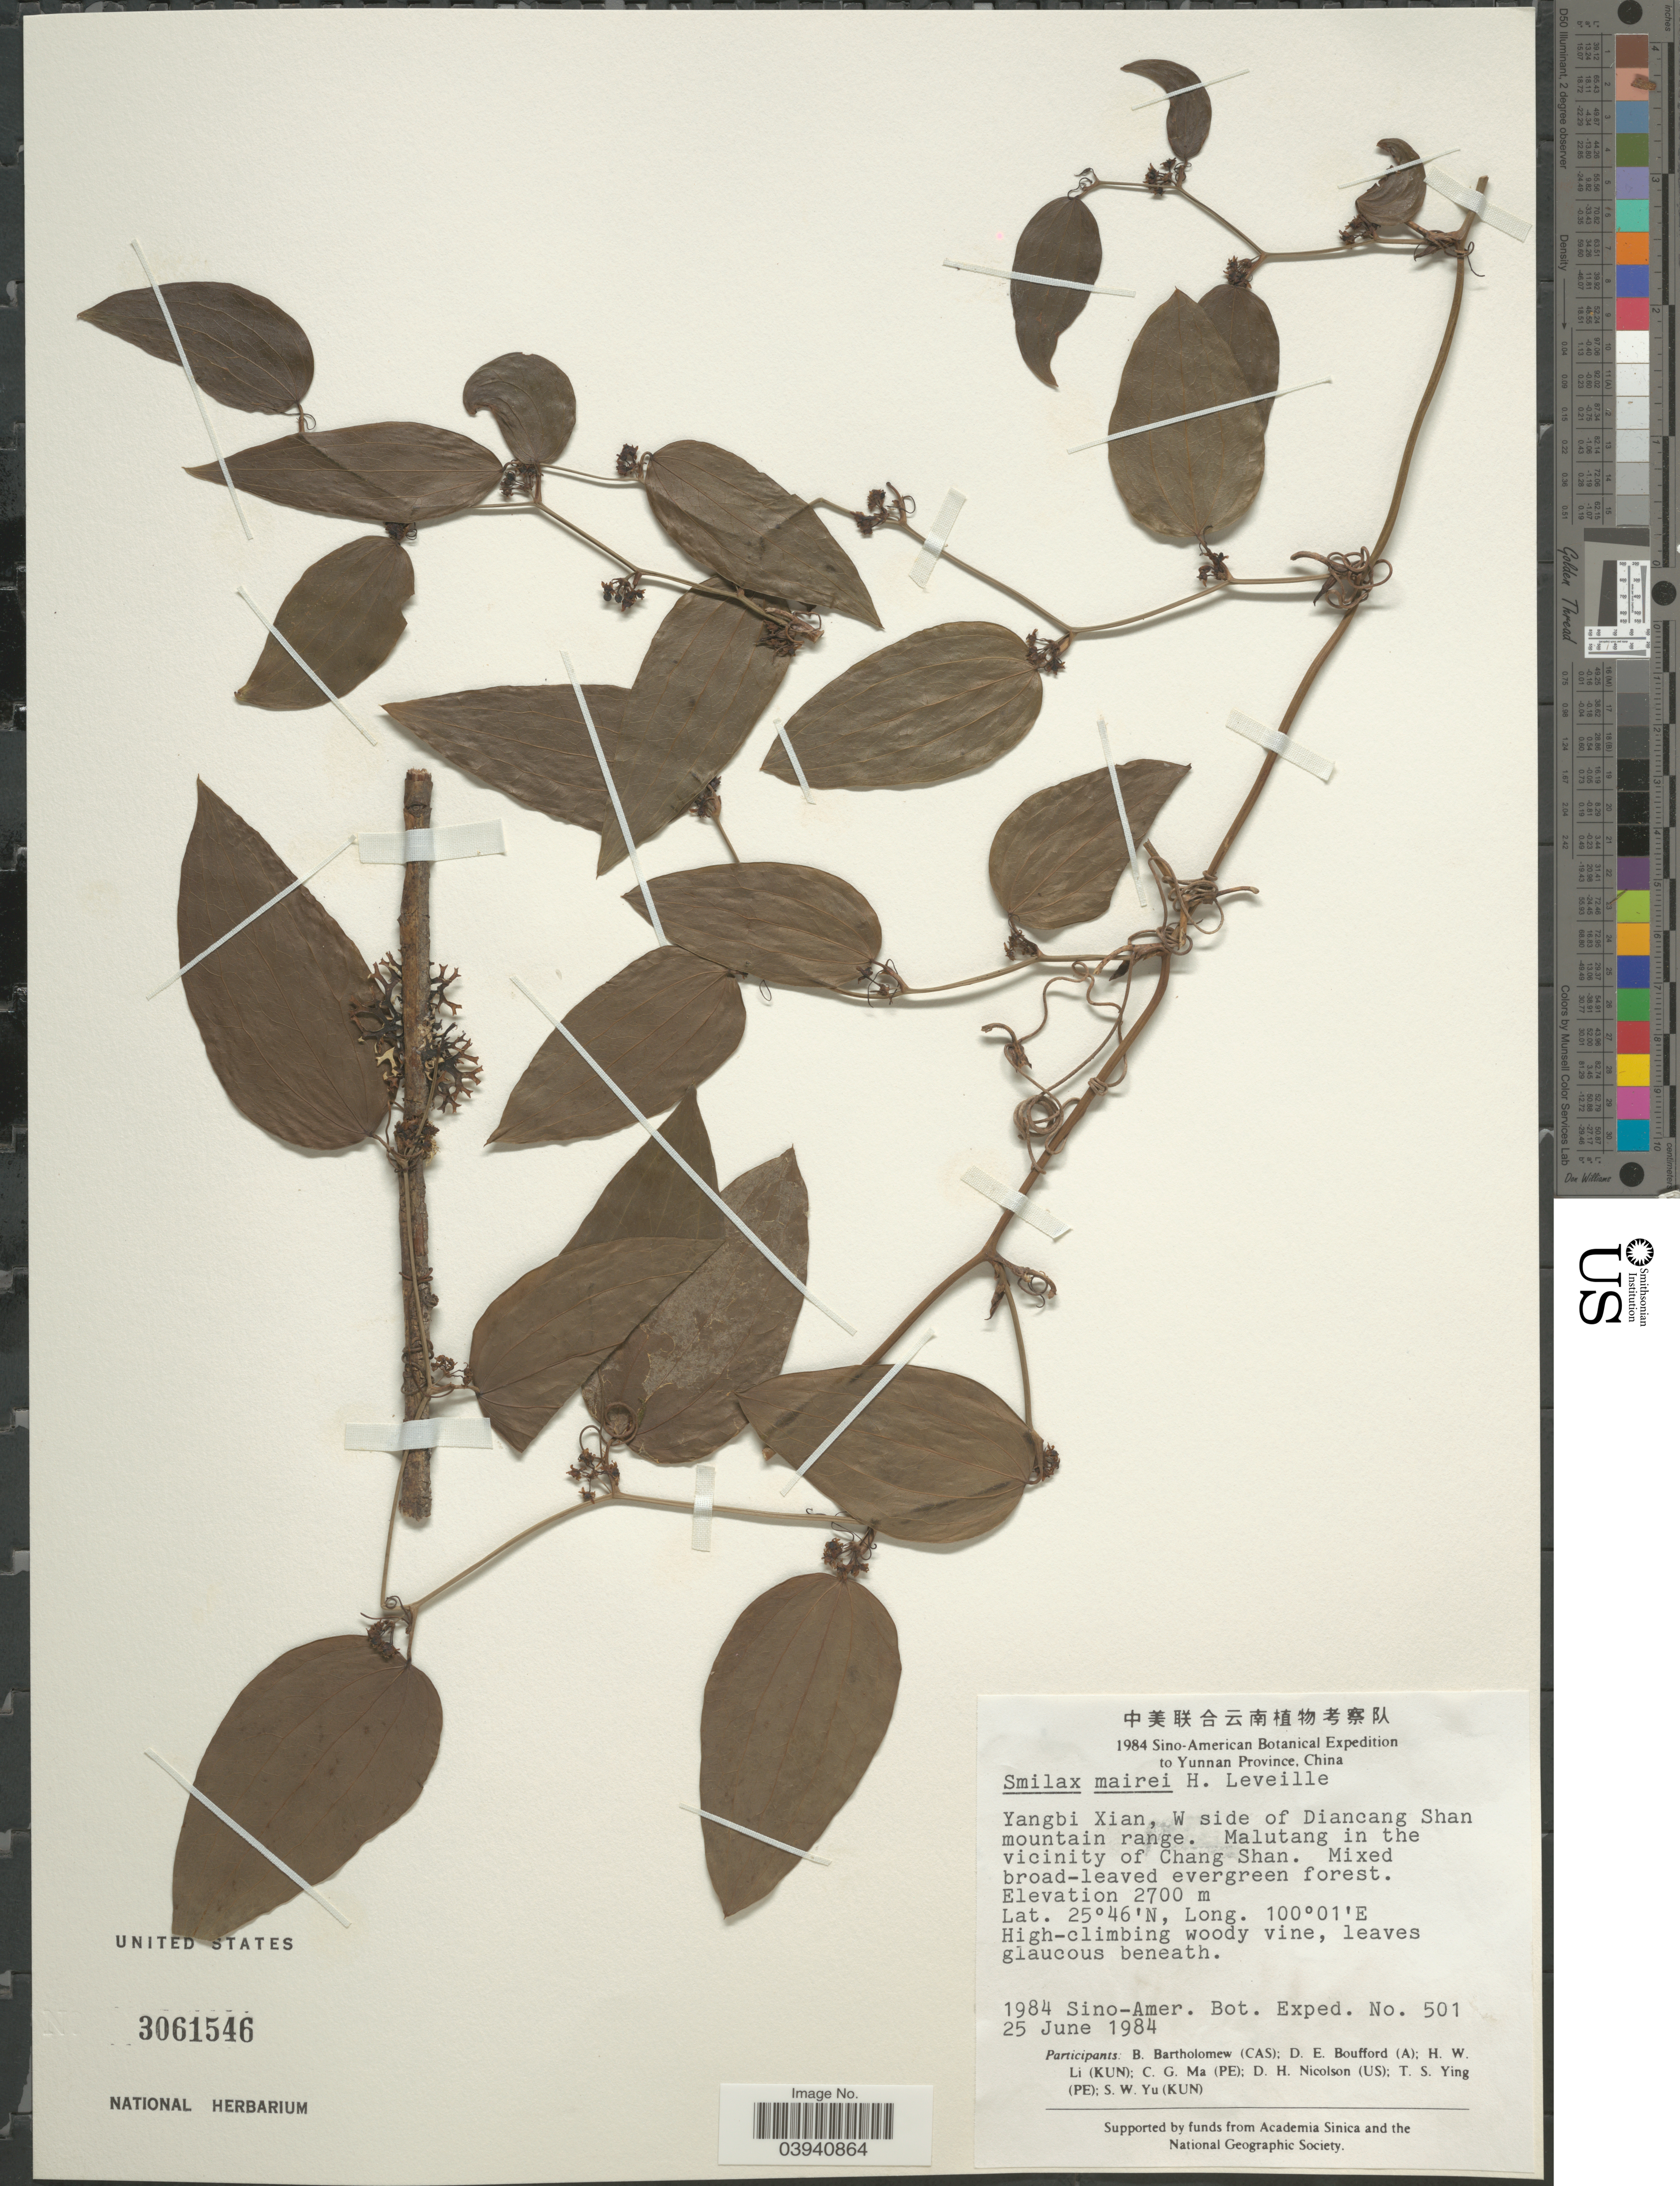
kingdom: Plantae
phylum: Tracheophyta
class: Liliopsida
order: Liliales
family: Smilacaceae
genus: Smilax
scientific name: Smilax mairei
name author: H. Lév.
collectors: Sino-Amer. Bot. Exped. 1984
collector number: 501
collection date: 1984-06-25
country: China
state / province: Yunnan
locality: Yangbi Xian, W side of Diancang Shan mountain range. Malutang in the vicinity of Chang Shan. Mixed broad-leaved evergreen forest.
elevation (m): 2700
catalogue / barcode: US 3061546